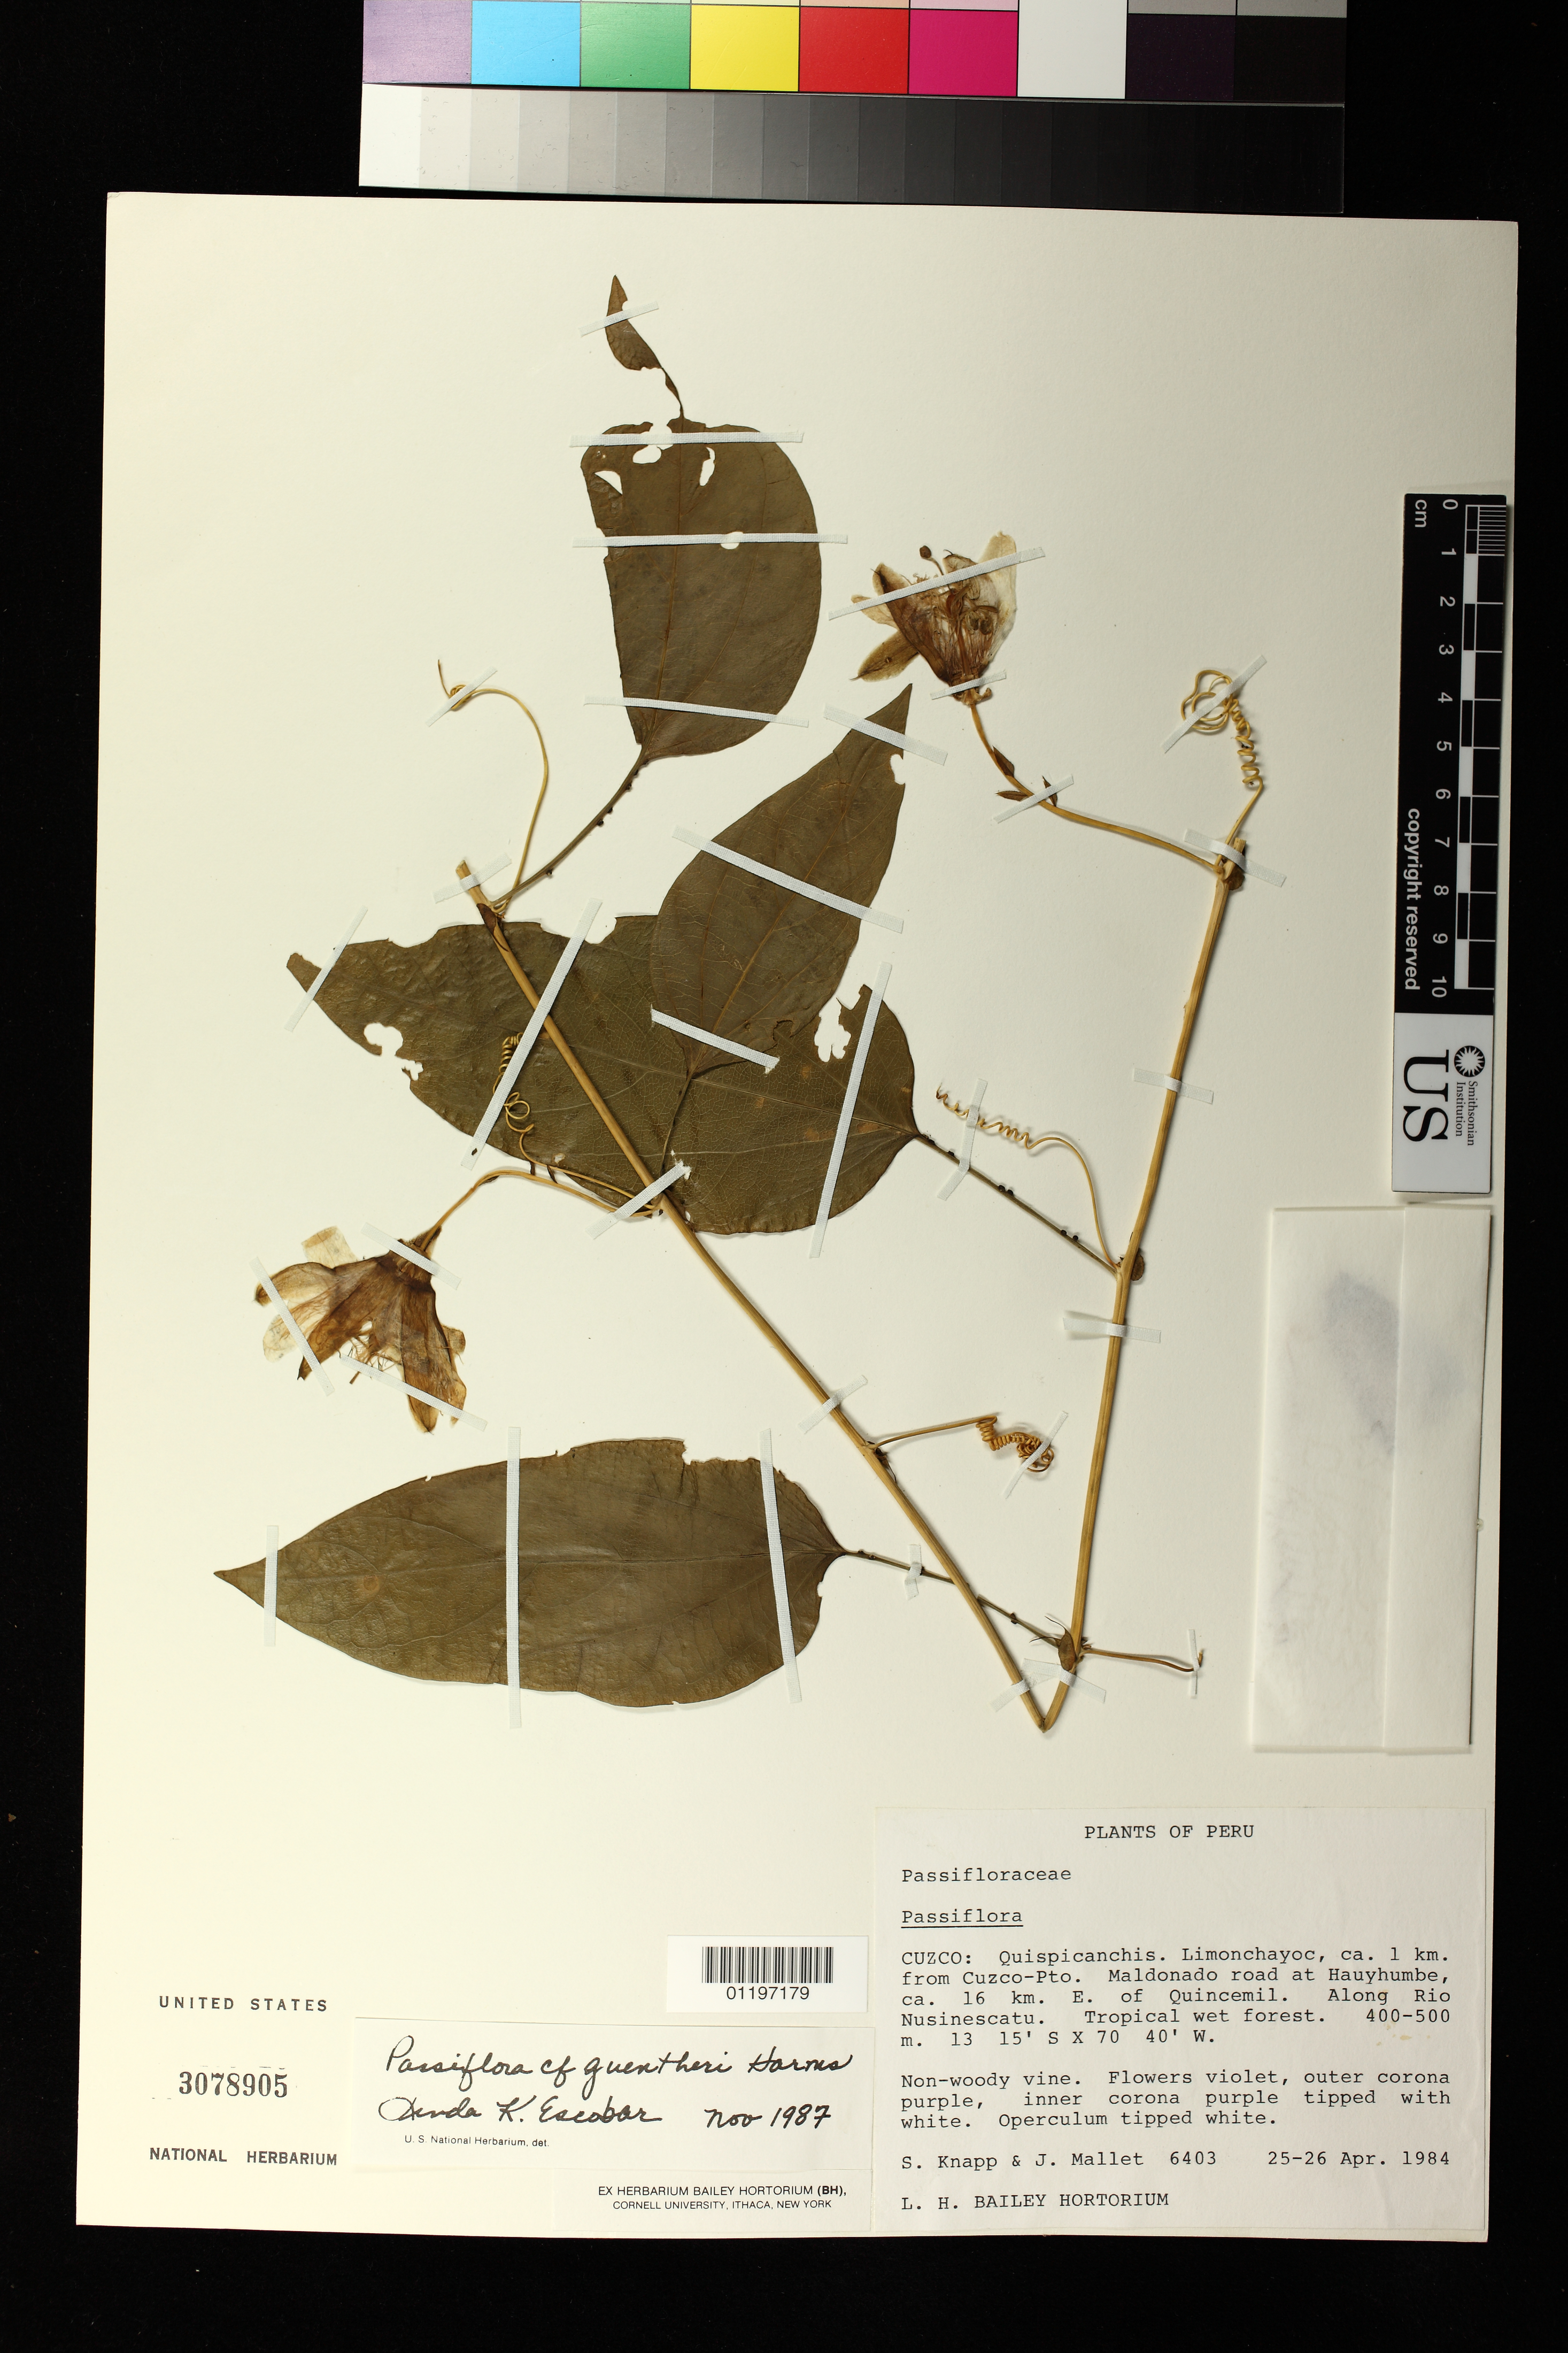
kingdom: Plantae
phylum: Tracheophyta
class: Magnoliopsida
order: Malpighiales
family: Passifloraceae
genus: Passiflora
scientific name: Passiflora guentheri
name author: Harms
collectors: S. Knapp & J. Mallett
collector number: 6403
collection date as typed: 25 Apr 1984 to 26 Apr 1984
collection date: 1984-04-25/1984-04-26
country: Peru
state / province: Cusco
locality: Quispicanchis. Limonchayoc, ca. 1 km. from Cuzco-Pto. Maldonado road at Hauyhumbe, ca. 16 km. E. of Quincemil. Along Rio Nusinescatu. Tropical wet forest.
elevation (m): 400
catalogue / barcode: US 3078905